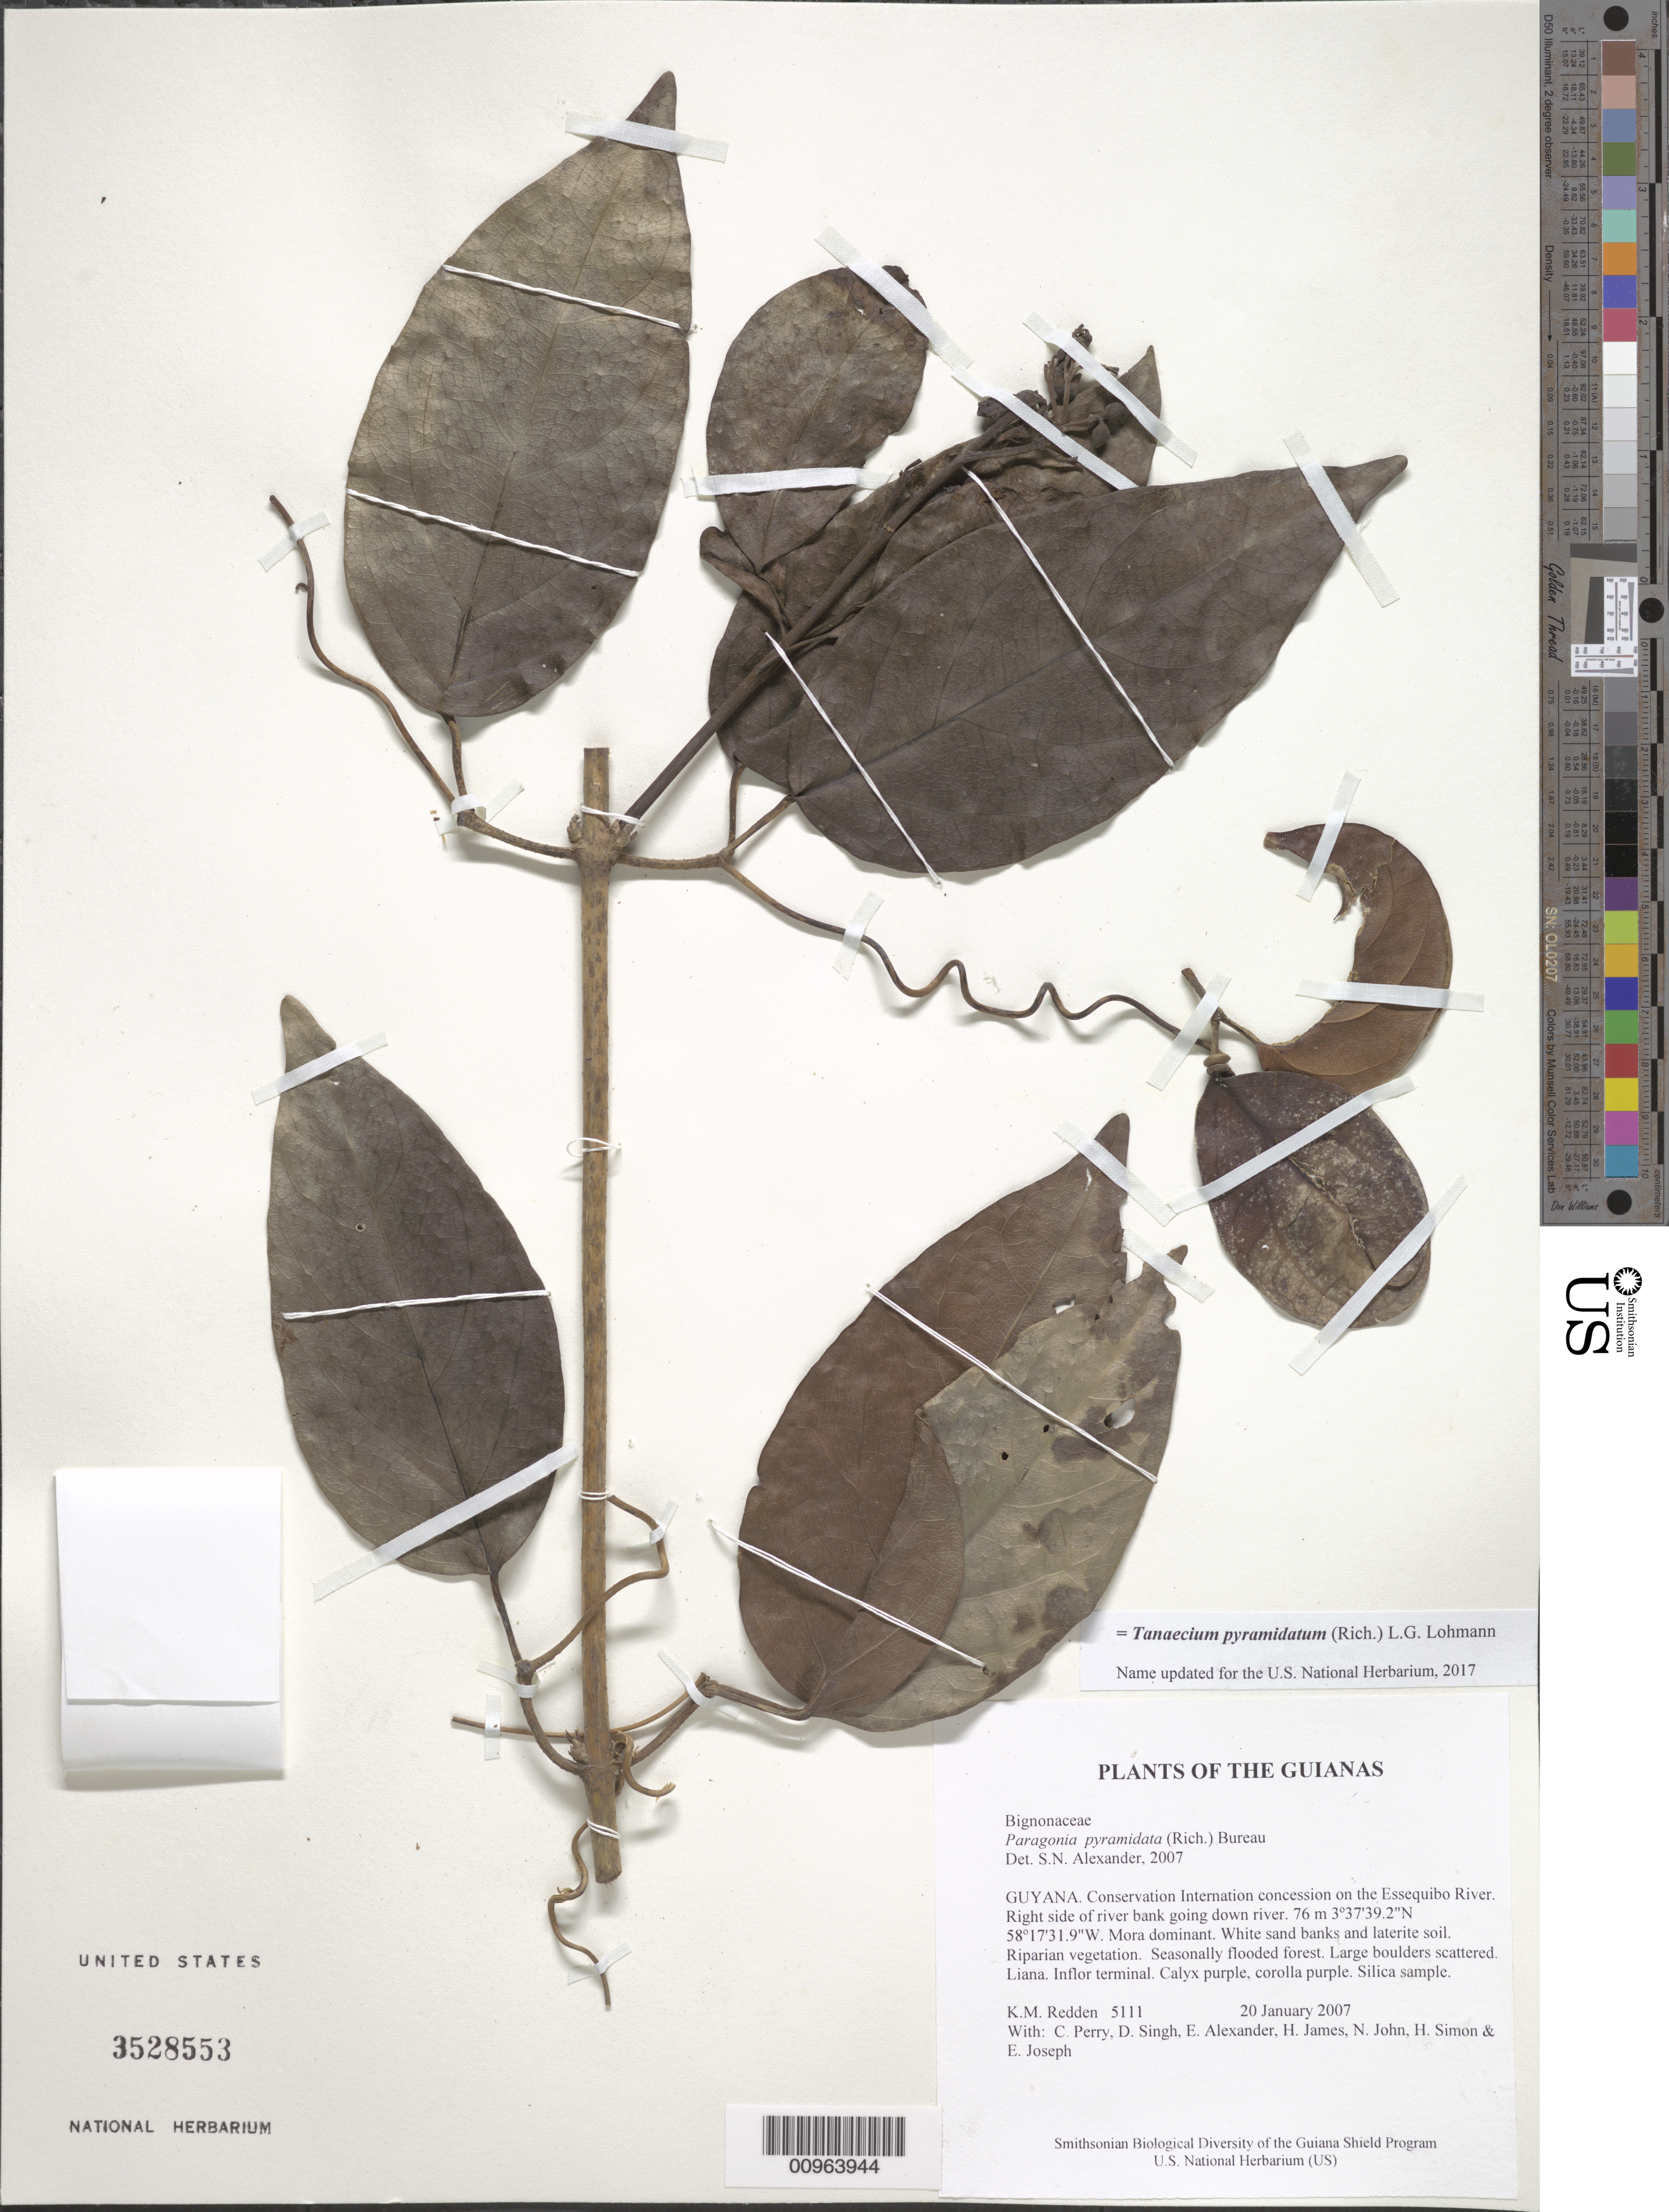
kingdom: Plantae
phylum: Tracheophyta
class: Magnoliopsida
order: Lamiales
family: Bignoniaceae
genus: Tanaecium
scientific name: Tanaecium pyramidatum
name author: (Rich.) L.G. Lohmann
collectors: K. M. Redden, C. Perry, D. Singh, E. Alexander, H. James, N. John, H. Simon & E. Joseph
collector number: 5111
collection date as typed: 20 January 2007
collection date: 2007-01-20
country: Guyana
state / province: U. Takutu-U. Essequibo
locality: Conservation International concession on the Essequibo River. Right side of river bank going down river.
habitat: Mora dominant. White sand banks and laterite soil. Riparian vegetation. Seasonally flooded forest. Large boulders scattered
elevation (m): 76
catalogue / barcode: US 3528553